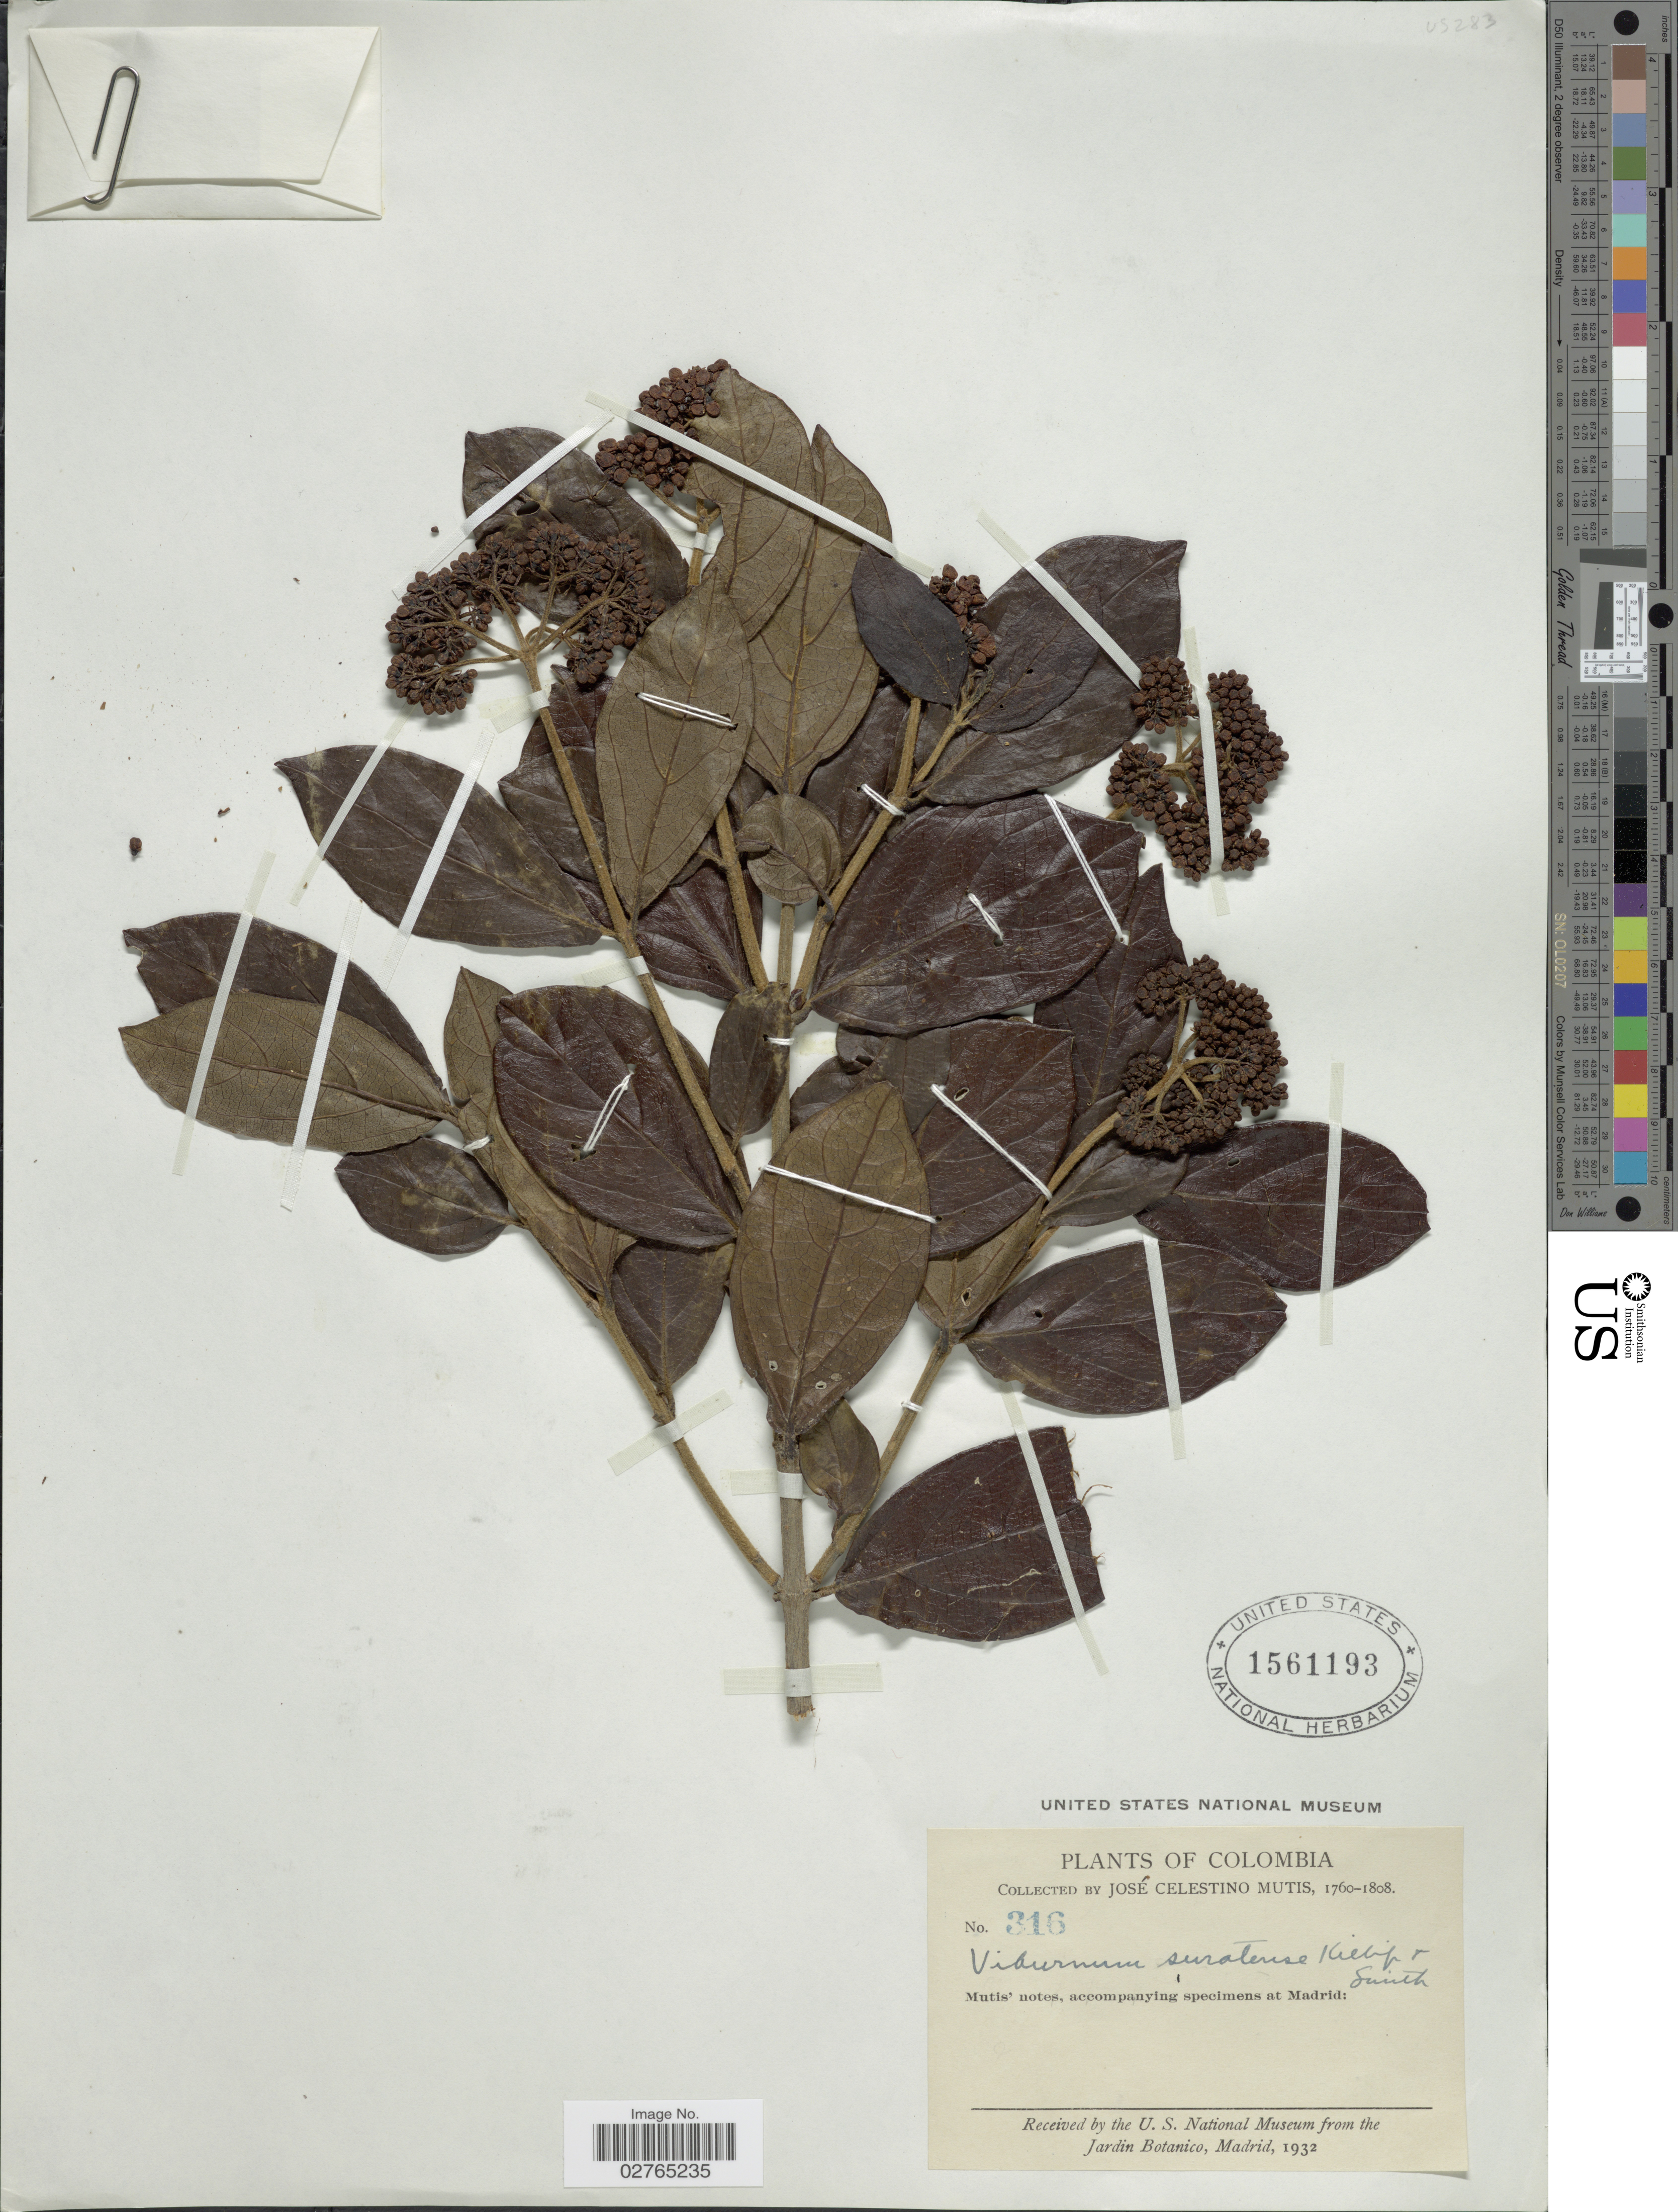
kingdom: Plantae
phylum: Tracheophyta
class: Magnoliopsida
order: Dipsacales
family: Viburnaceae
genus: Viburnum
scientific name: Viburnum suratense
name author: Killip & A.C. Sm.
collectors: J. C. B. Mutis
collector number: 316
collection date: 1760/1808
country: Colombia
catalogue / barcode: US 1561193